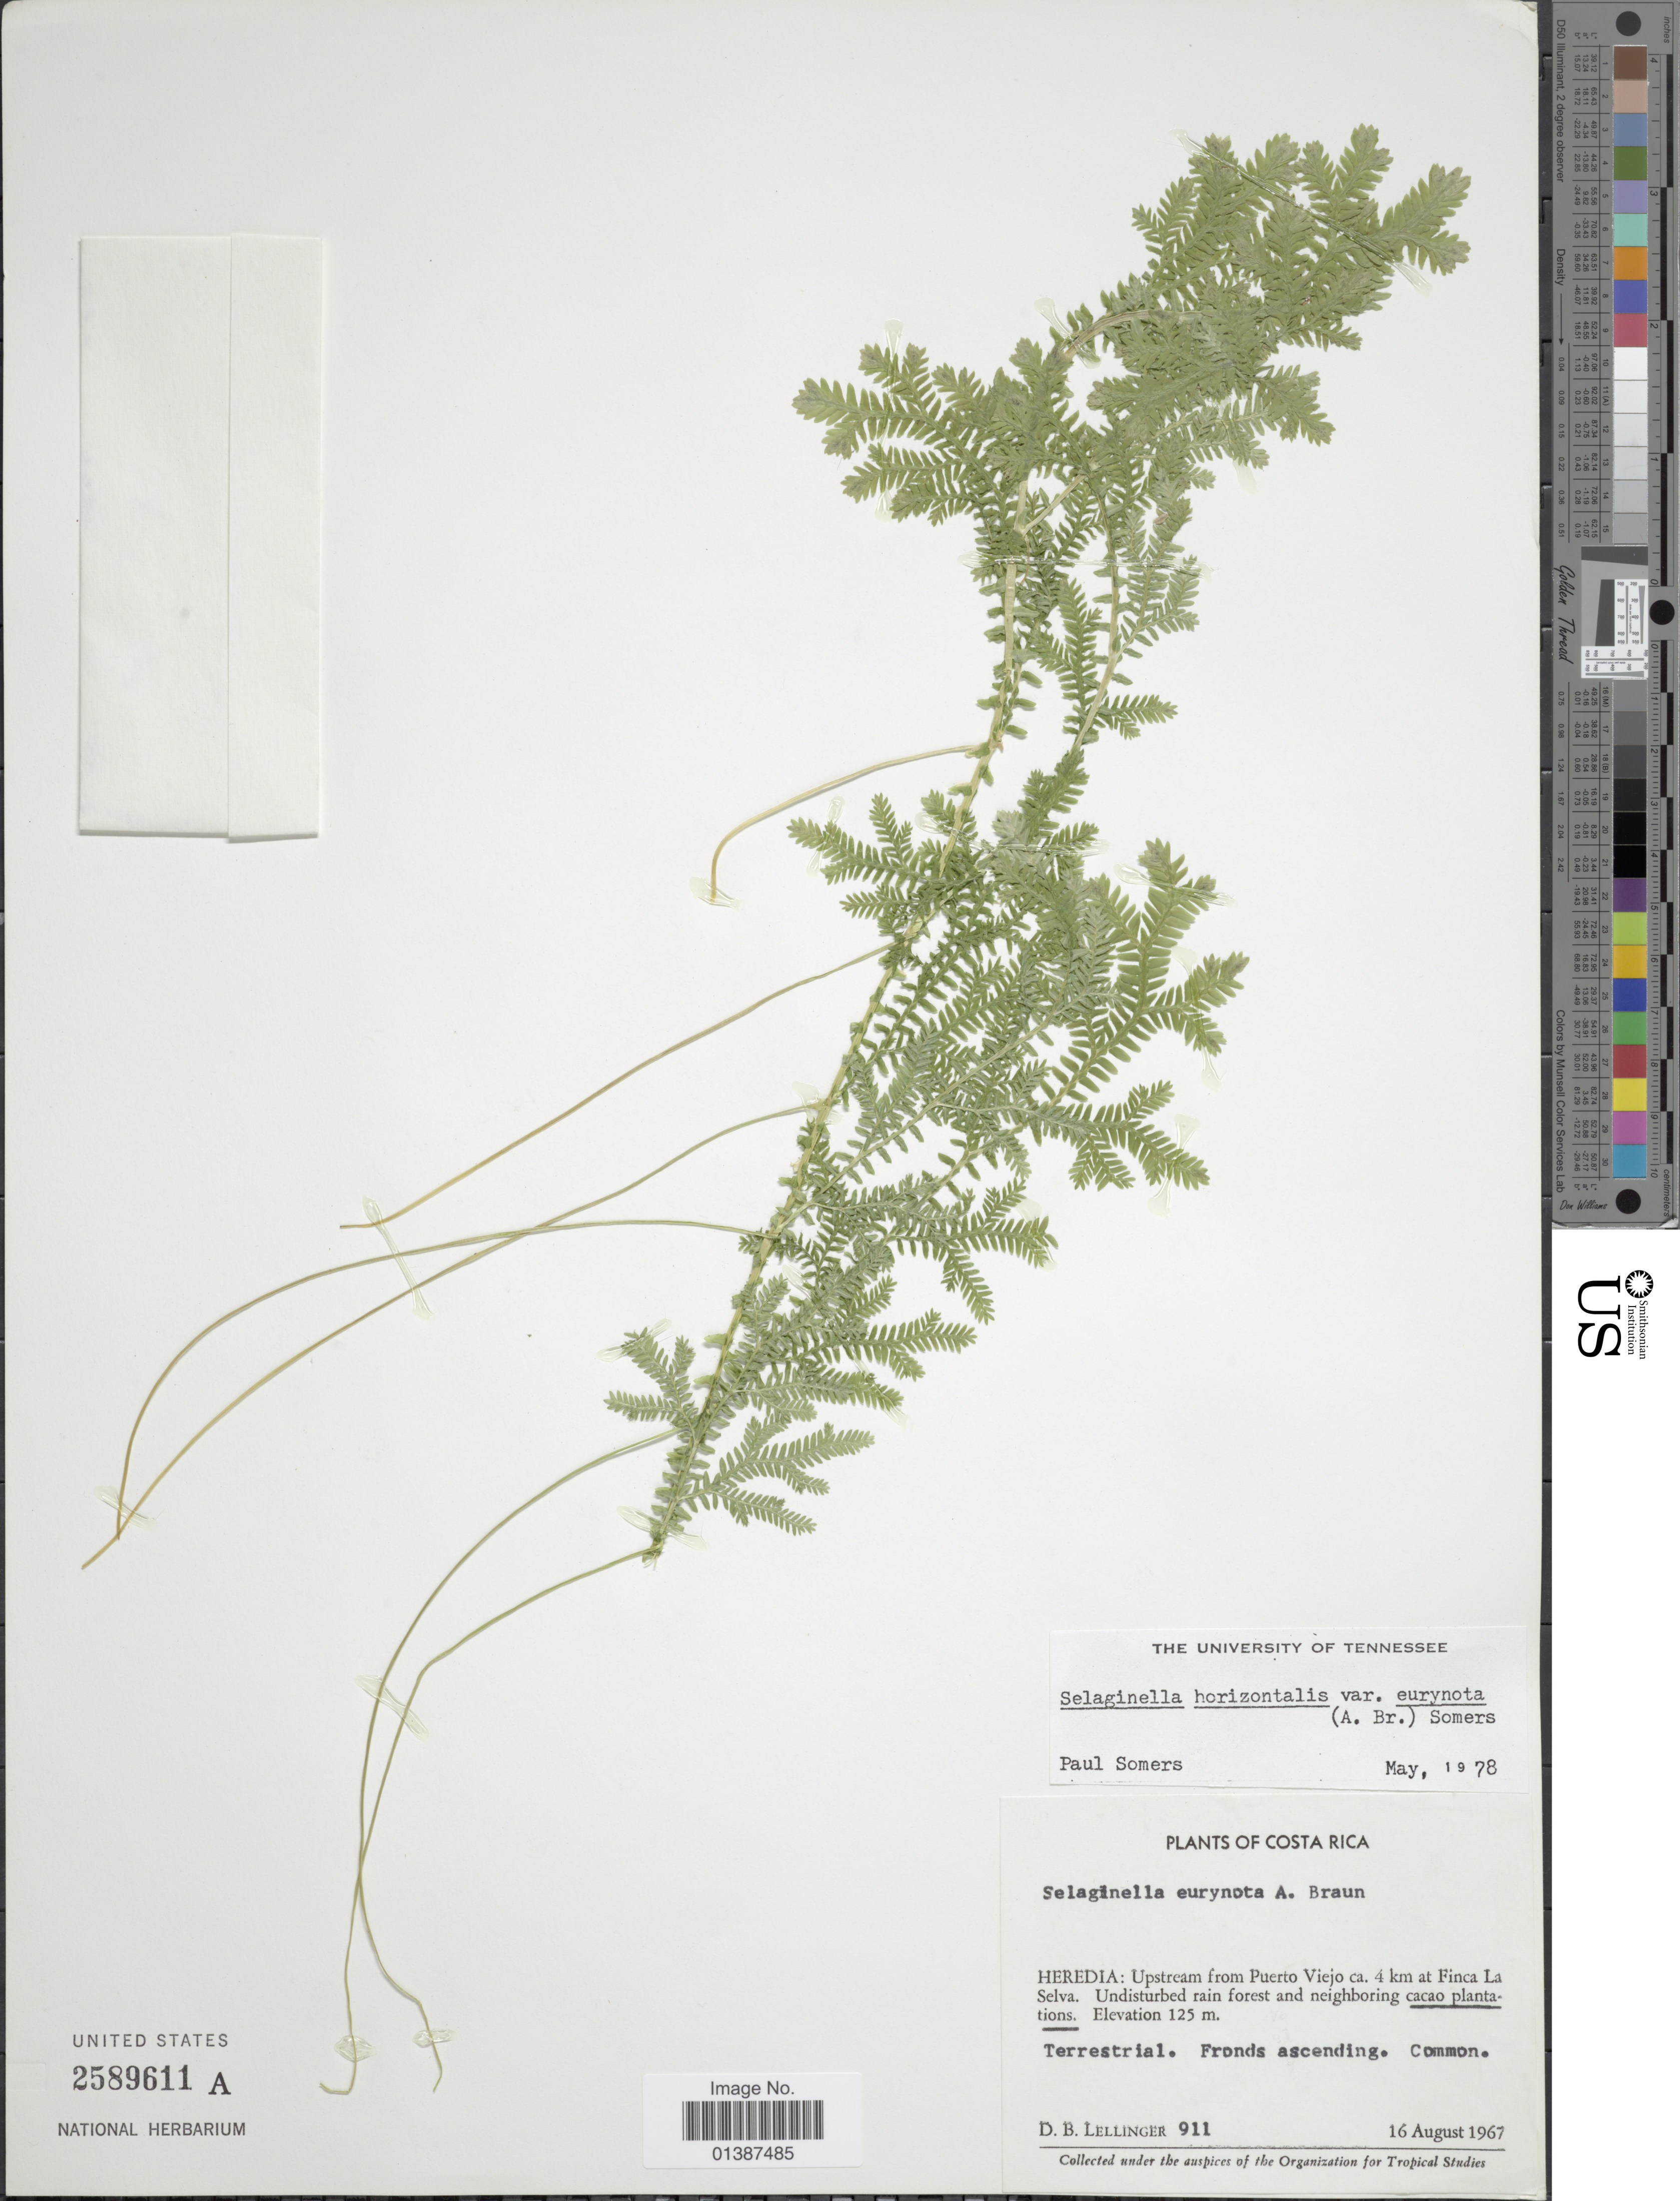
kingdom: Plantae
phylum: Tracheophyta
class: Lycopodiopsida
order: Selaginellales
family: Selaginellaceae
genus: Selaginella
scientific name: Selaginella eurynota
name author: A. Braun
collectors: D. B. Lellinger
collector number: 911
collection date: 1967-08-16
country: Costa Rica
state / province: Heredia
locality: Upstream from Puerto Viejo ca 4 km at Finca La Selva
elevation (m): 125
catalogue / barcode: US 2589611A